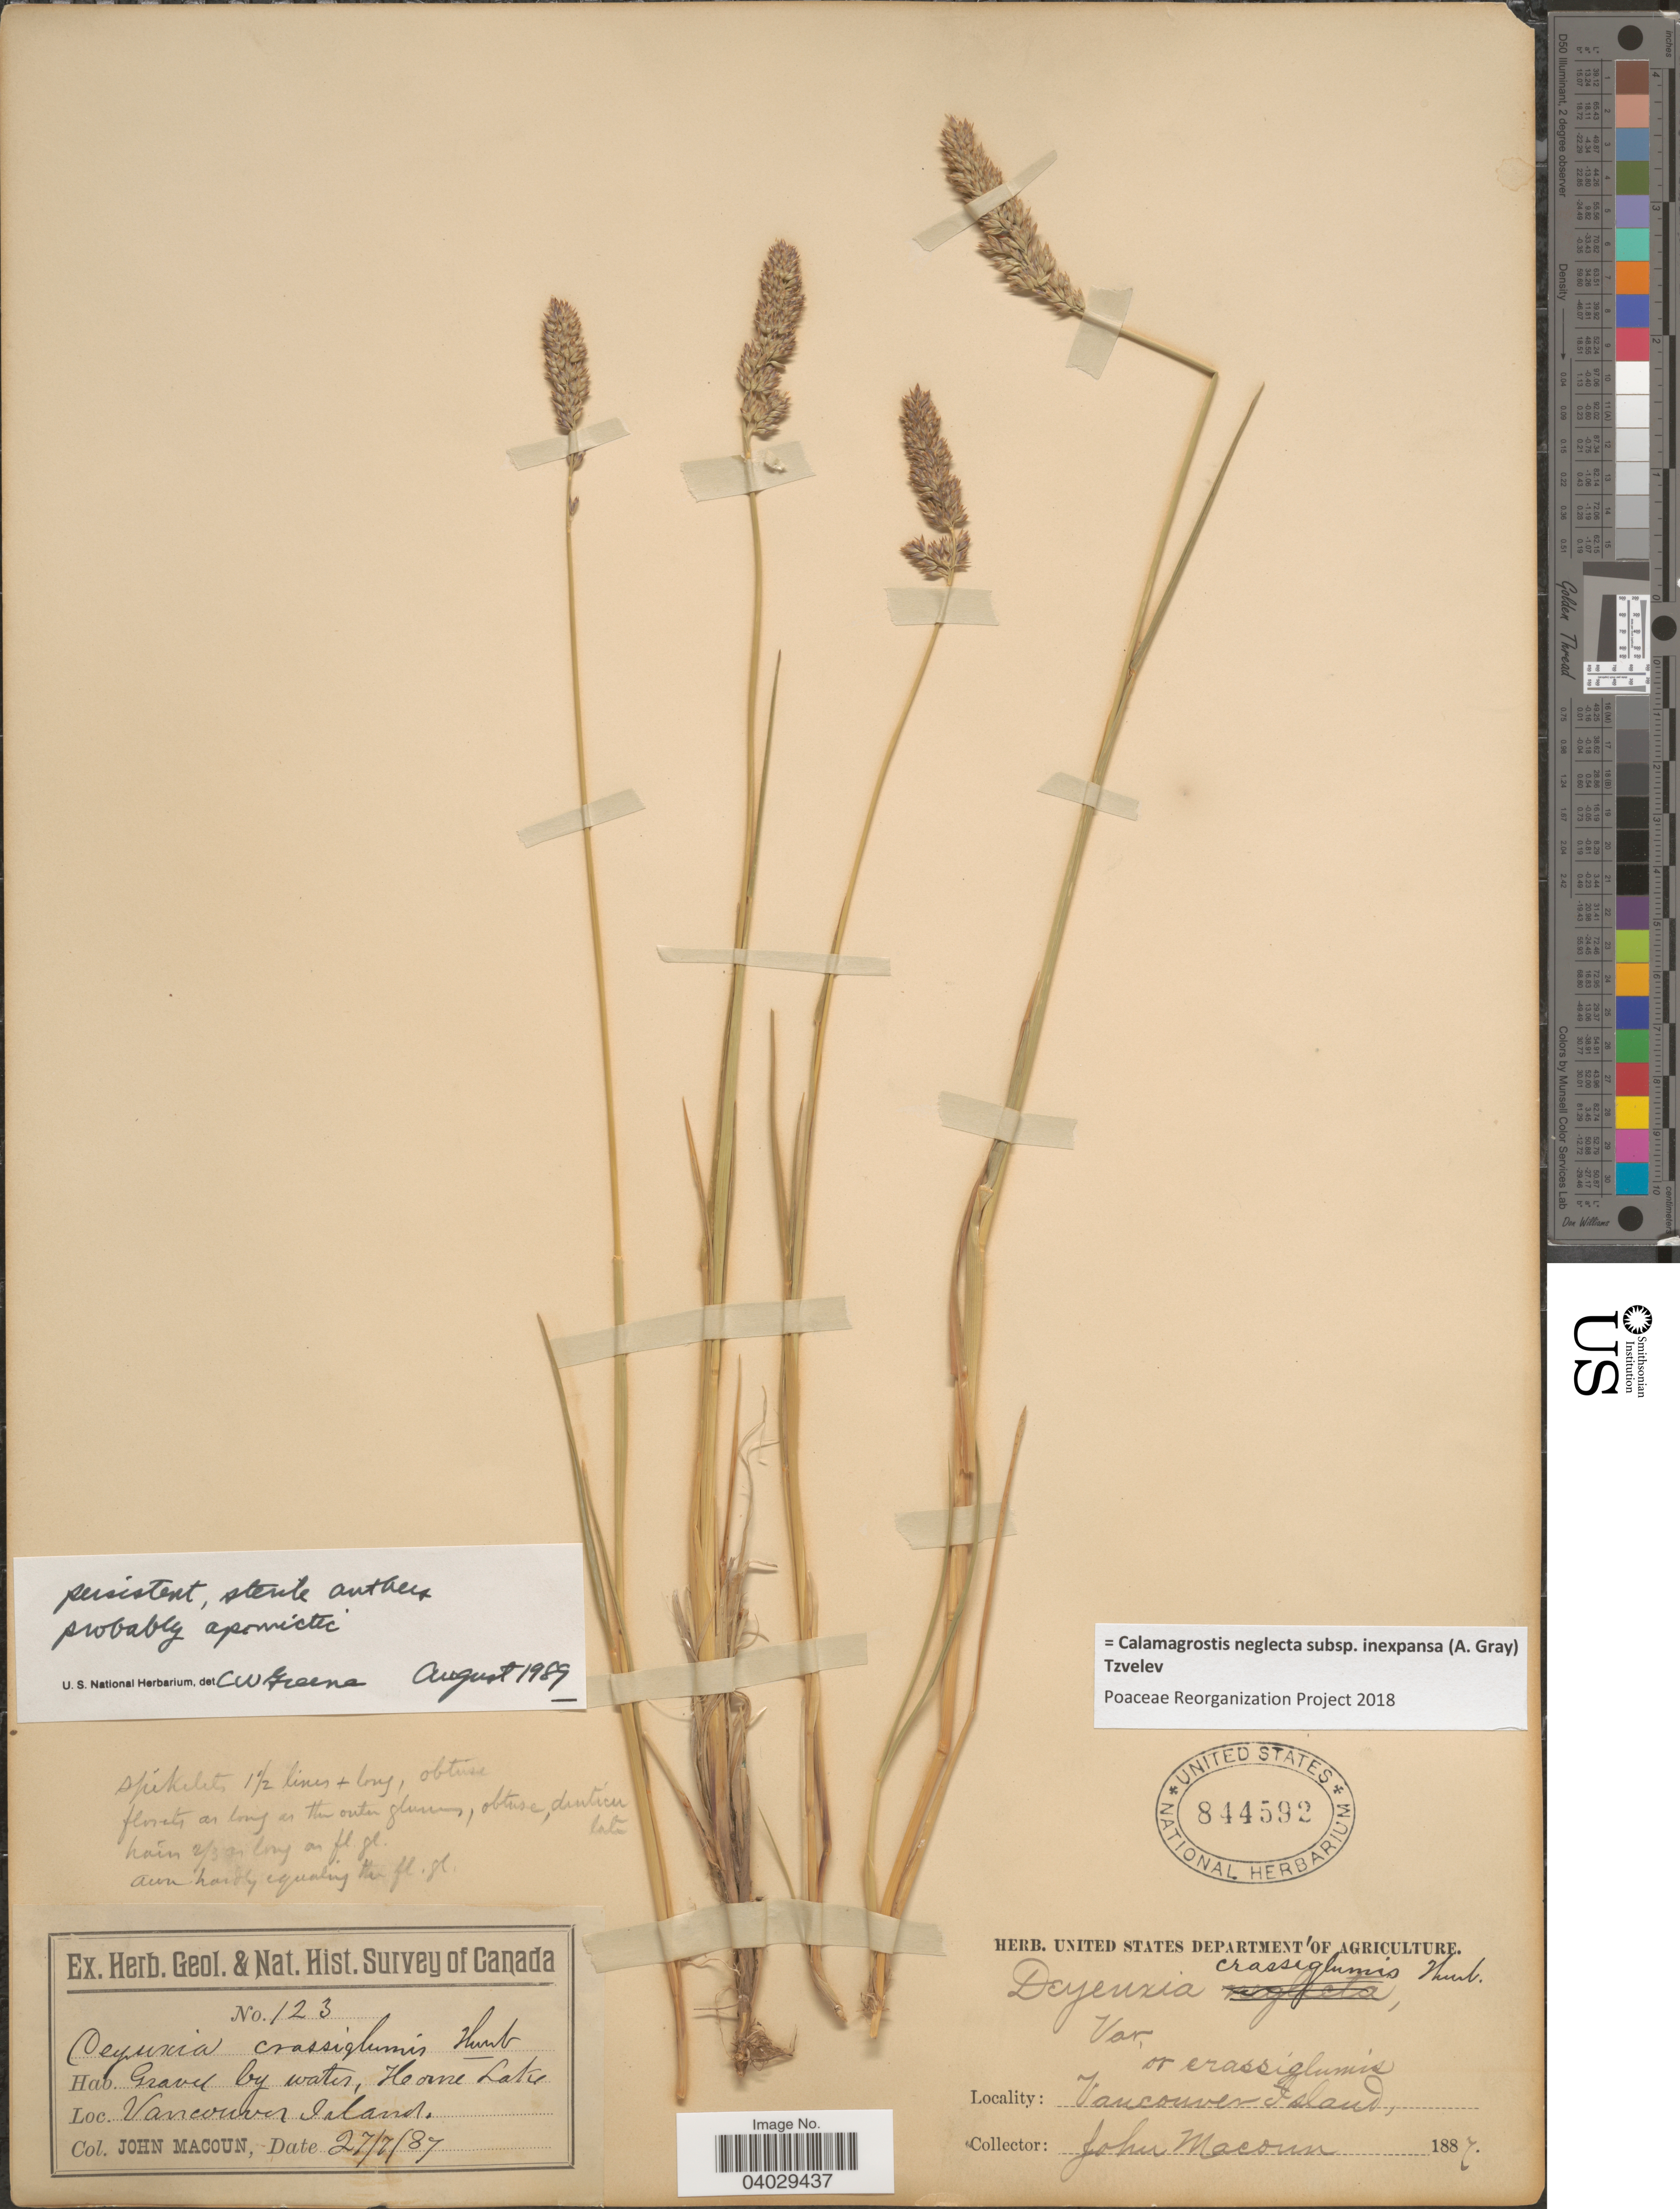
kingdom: Plantae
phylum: Tracheophyta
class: Liliopsida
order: Poales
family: Poaceae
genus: Calamagrostis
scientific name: Calamagrostis neglecta subsp. inexpansa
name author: (A. Gray) Tzvelev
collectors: J. Macoun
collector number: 123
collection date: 1887-07-27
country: Canada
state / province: British Columbia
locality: Gravel by water, Horne Lake. Vancouver Island.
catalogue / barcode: US 844592